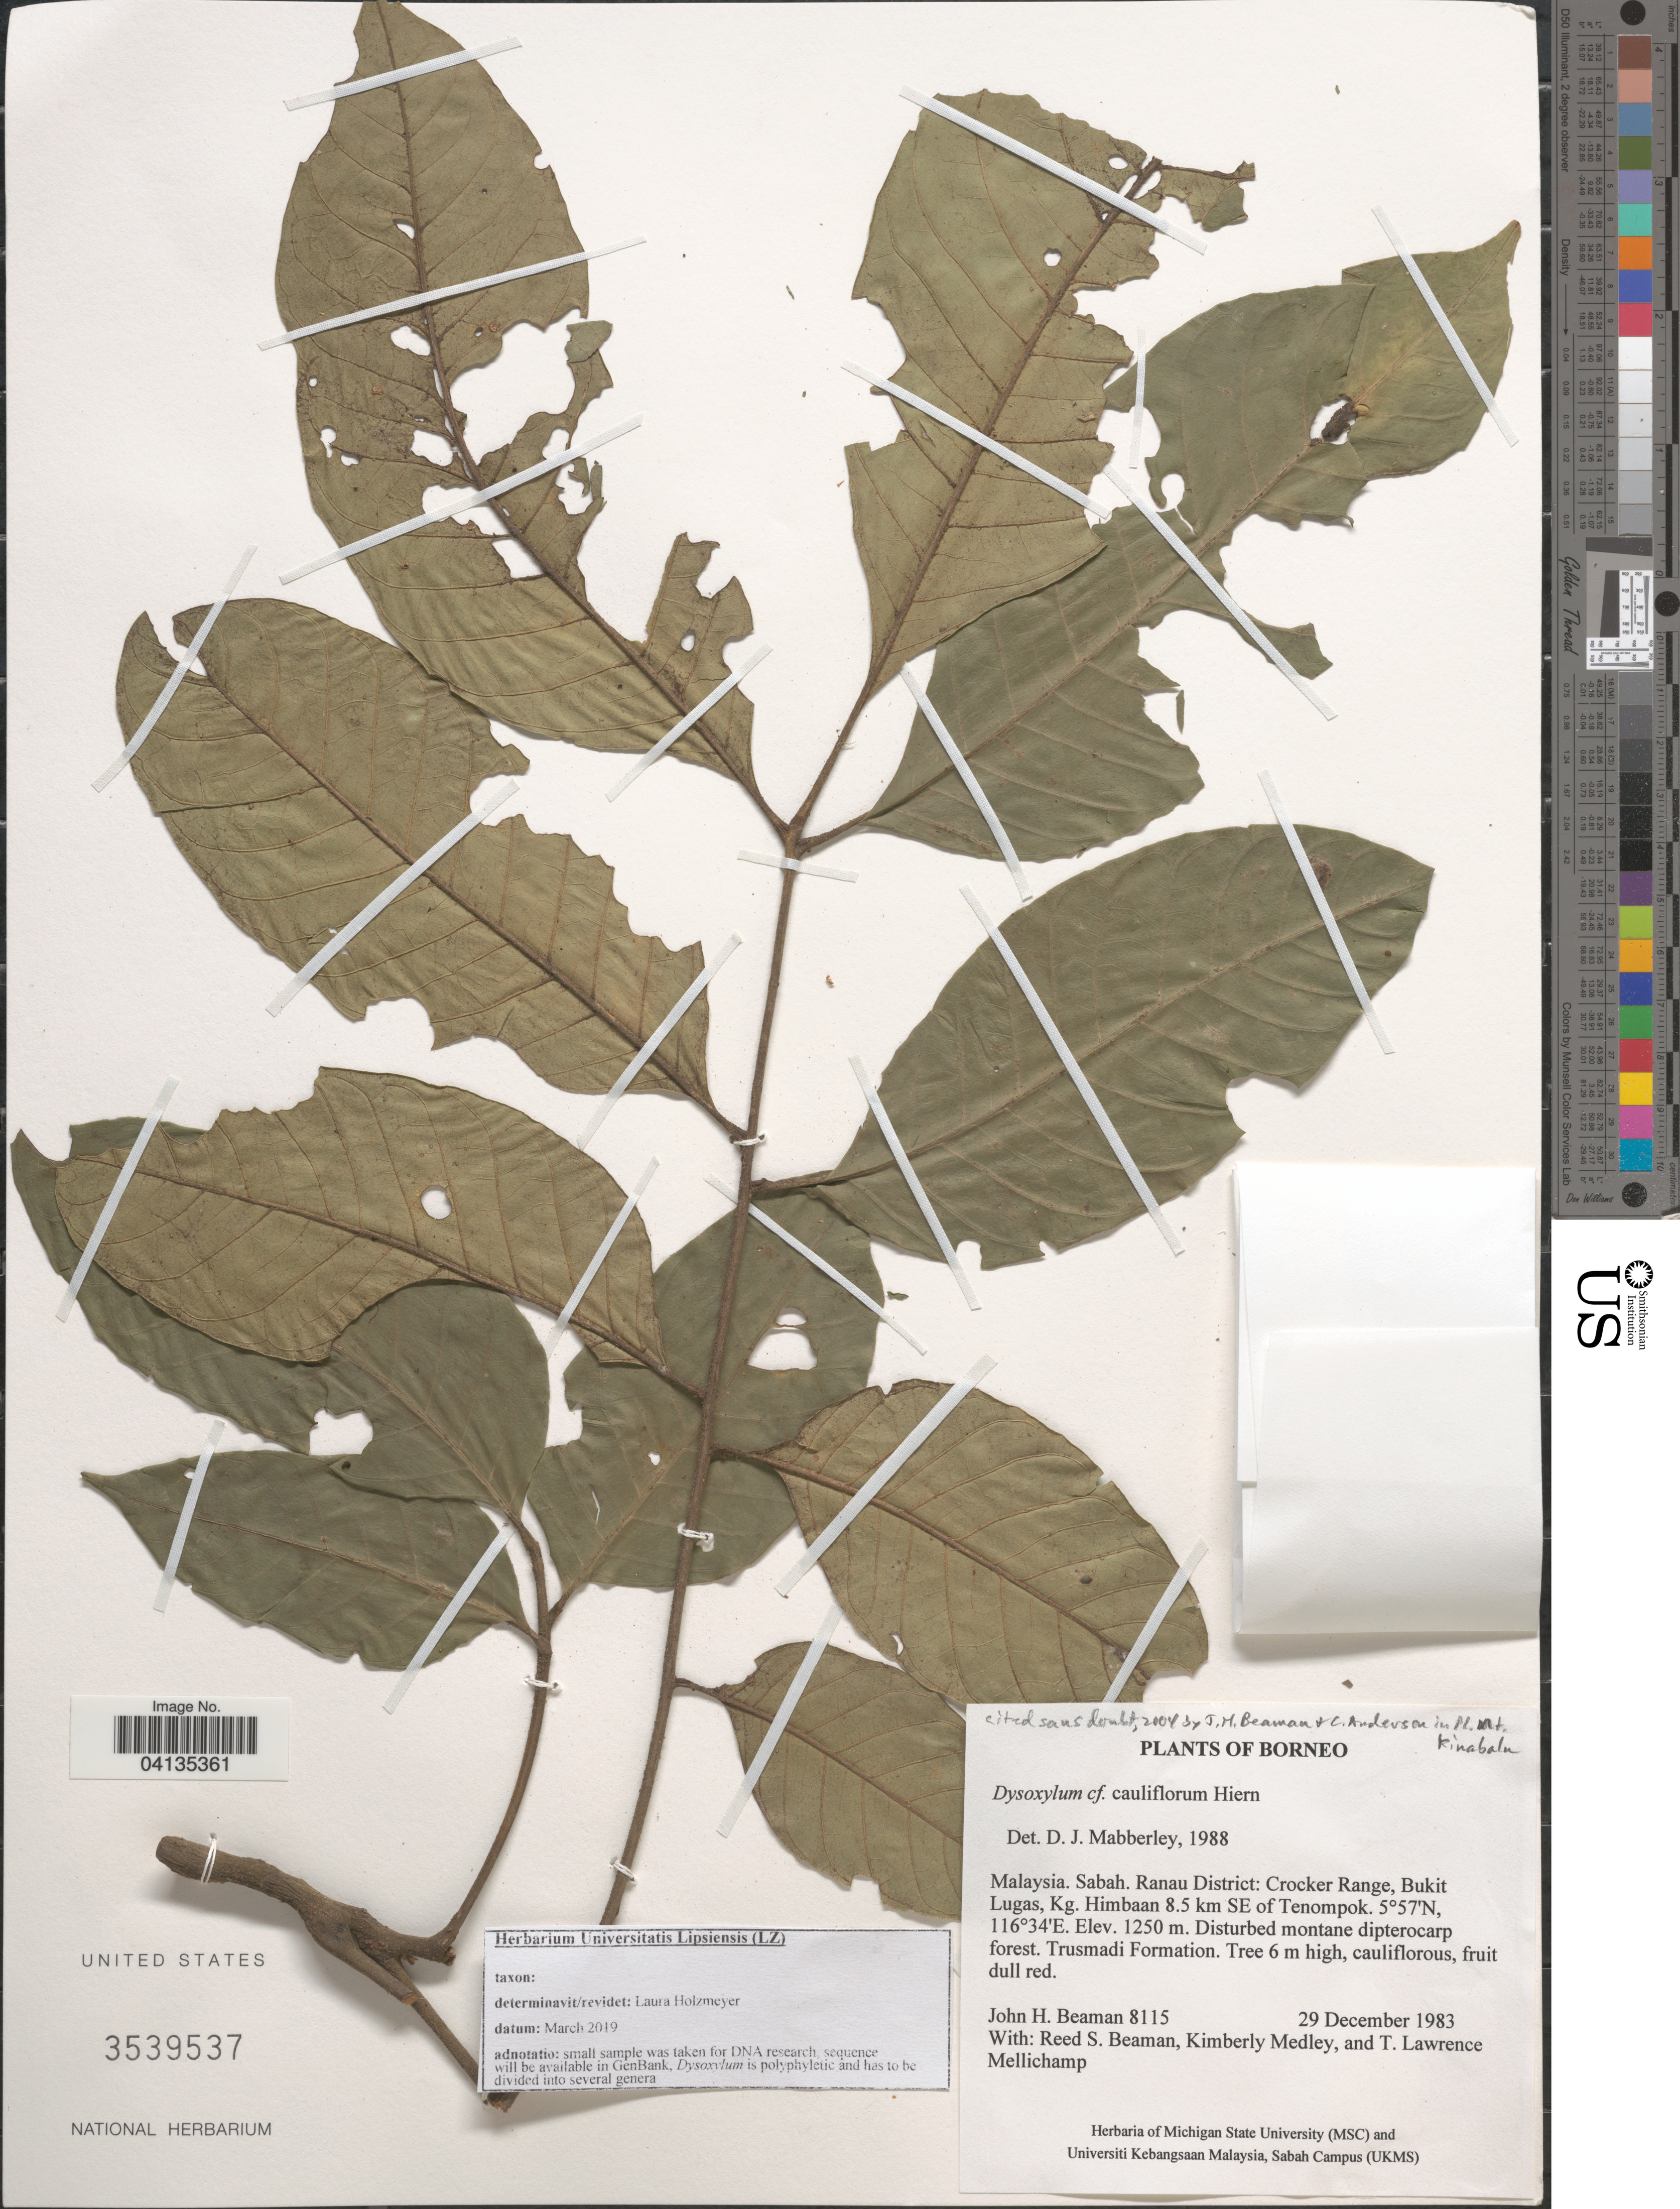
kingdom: Plantae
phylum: Tracheophyta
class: Magnoliopsida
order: Sapindales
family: Meliaceae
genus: Epicharis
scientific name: Epicharis cuneata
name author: (Hiern) Harms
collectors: J. H. Beaman, R. S. Beaman, K. Medley & T. L. Mellichamp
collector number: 8115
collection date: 1983-12-29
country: Malaysia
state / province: Sabah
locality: Borneo. Ranau District: Crocker Range, Bukit Lugas, Kg. Himbaan 8.5 km SE of Tenompok.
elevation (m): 1250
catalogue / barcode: US 3539537